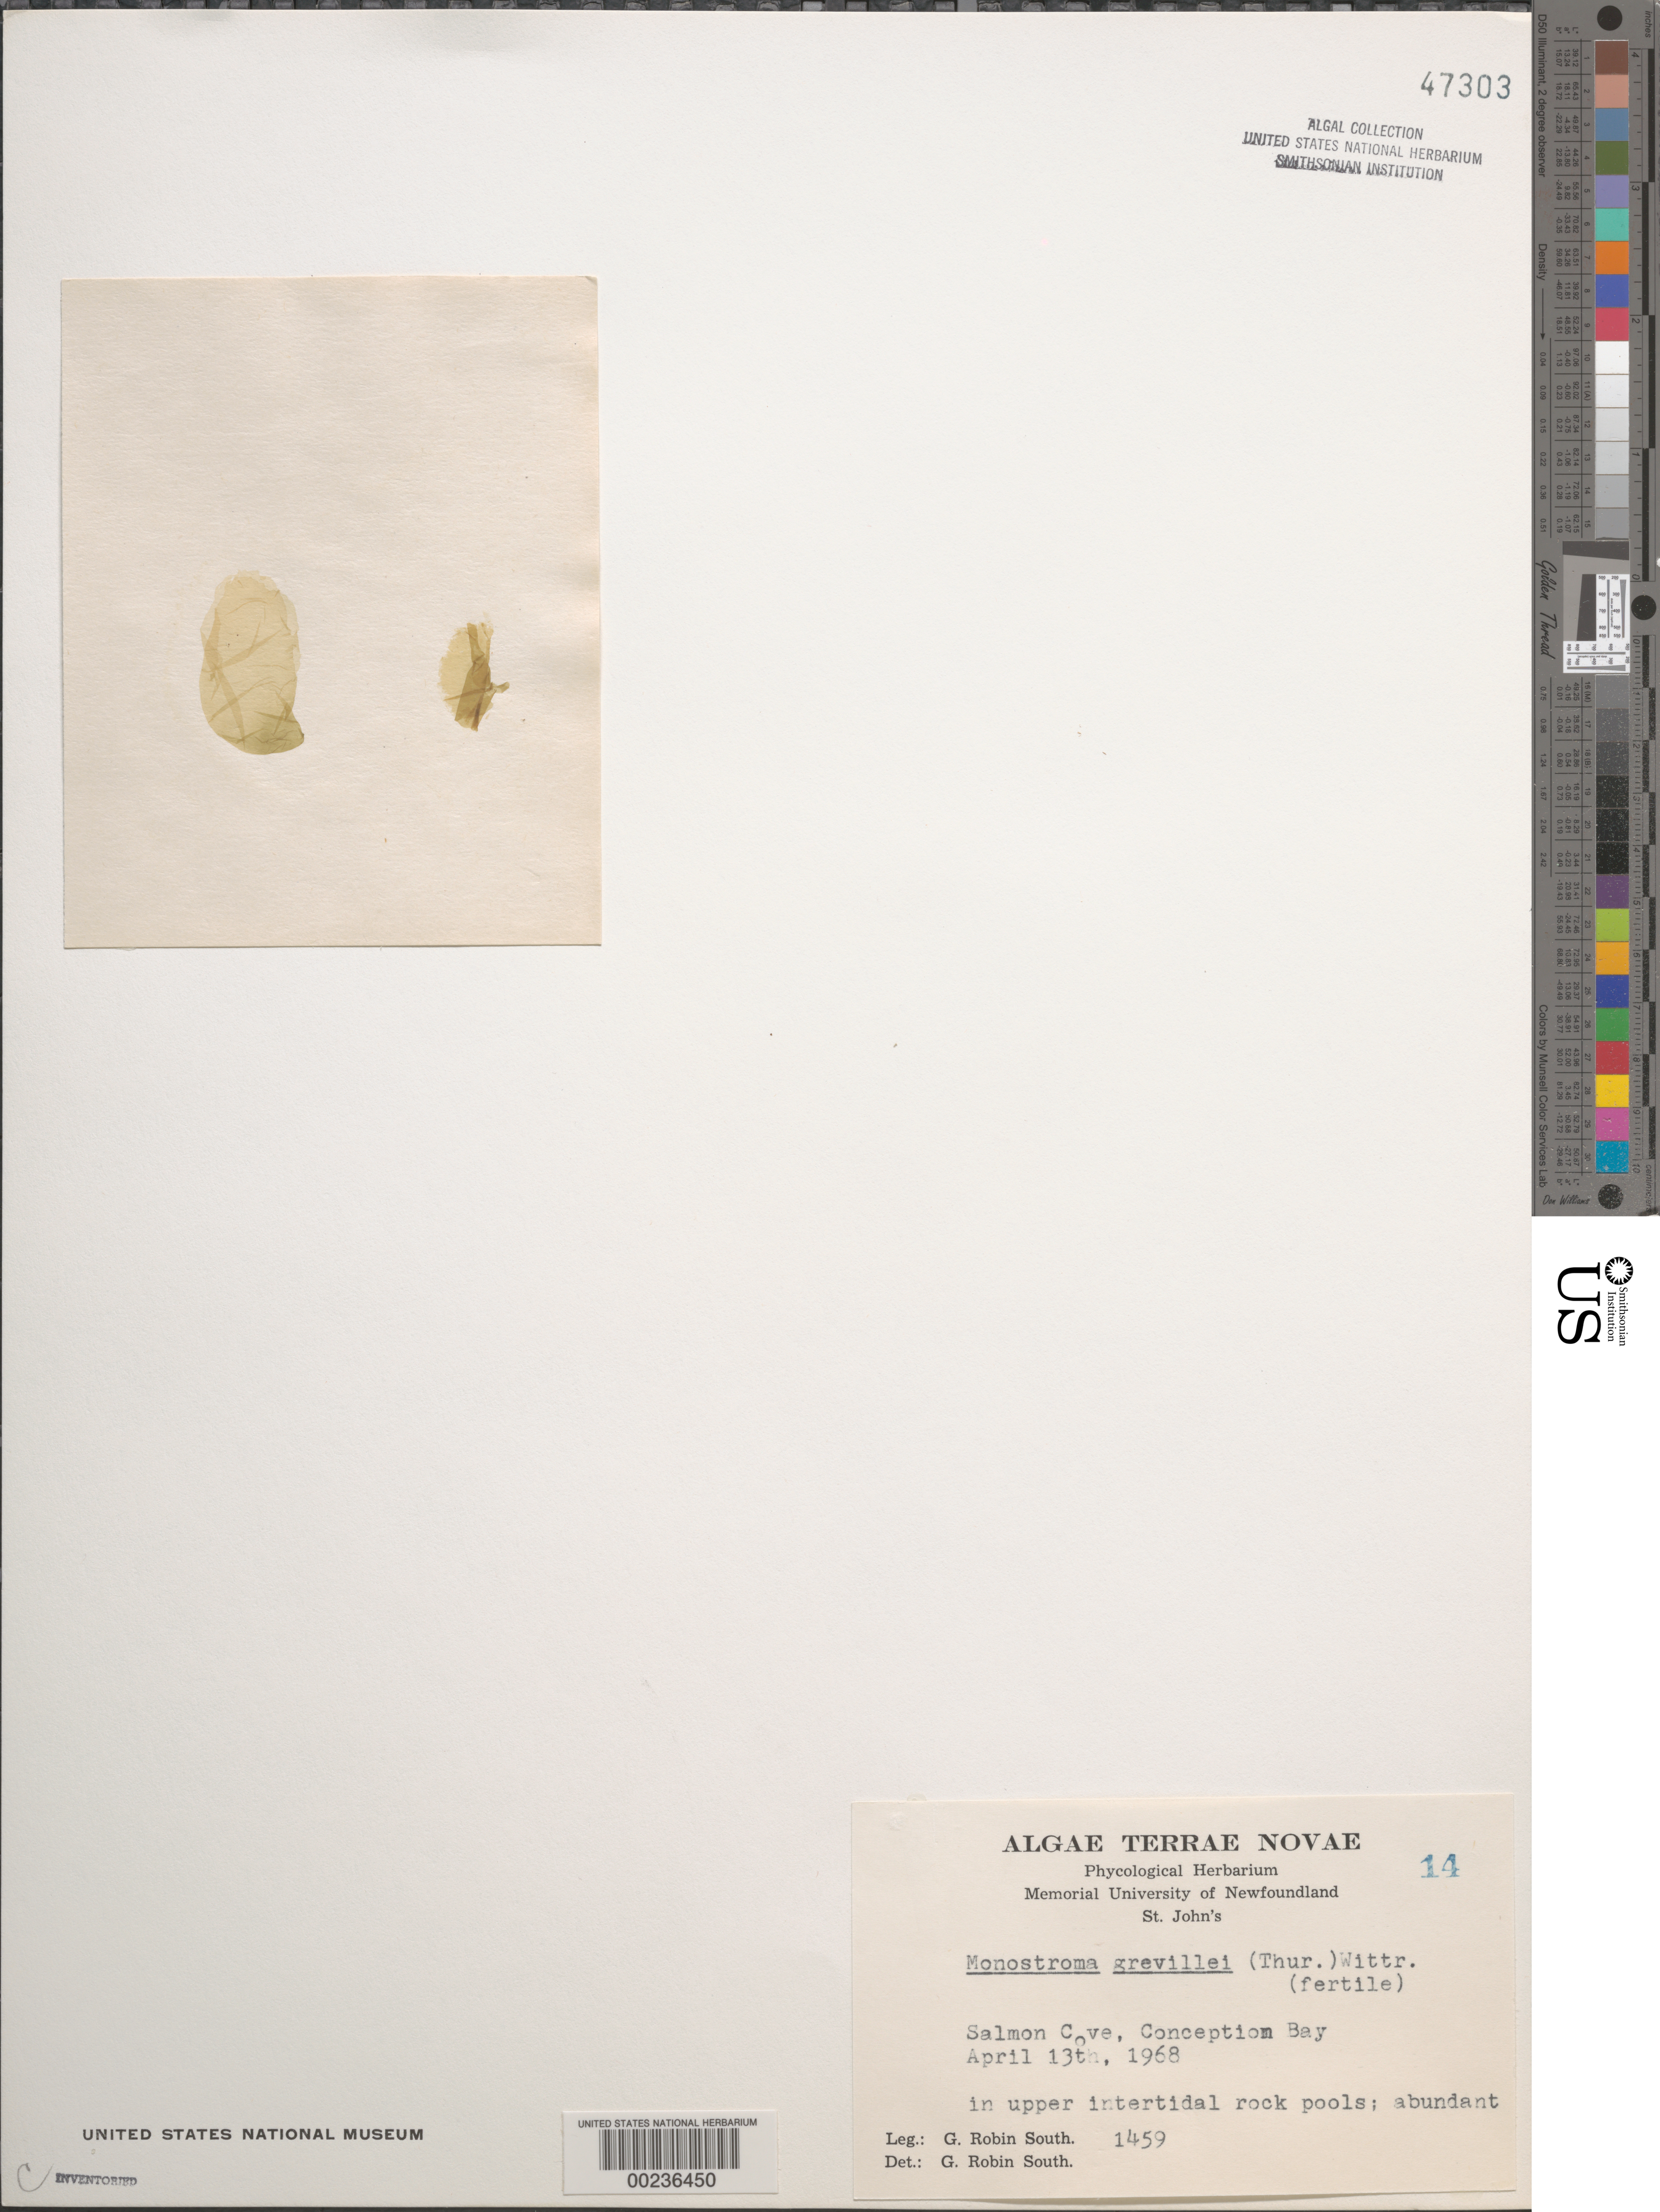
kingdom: Plantae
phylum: Chlorophyta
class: Ulvophyceae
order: Ulvales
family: Monostromataceae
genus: Monostroma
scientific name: Monostroma grevillei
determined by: South, G. R.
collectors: G. R. South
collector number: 1459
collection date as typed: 13 Apr 1968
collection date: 1968-04-13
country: Canada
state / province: Newfoundland and Labrador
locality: Salmon Cove, Conception Bay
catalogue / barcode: US 47303